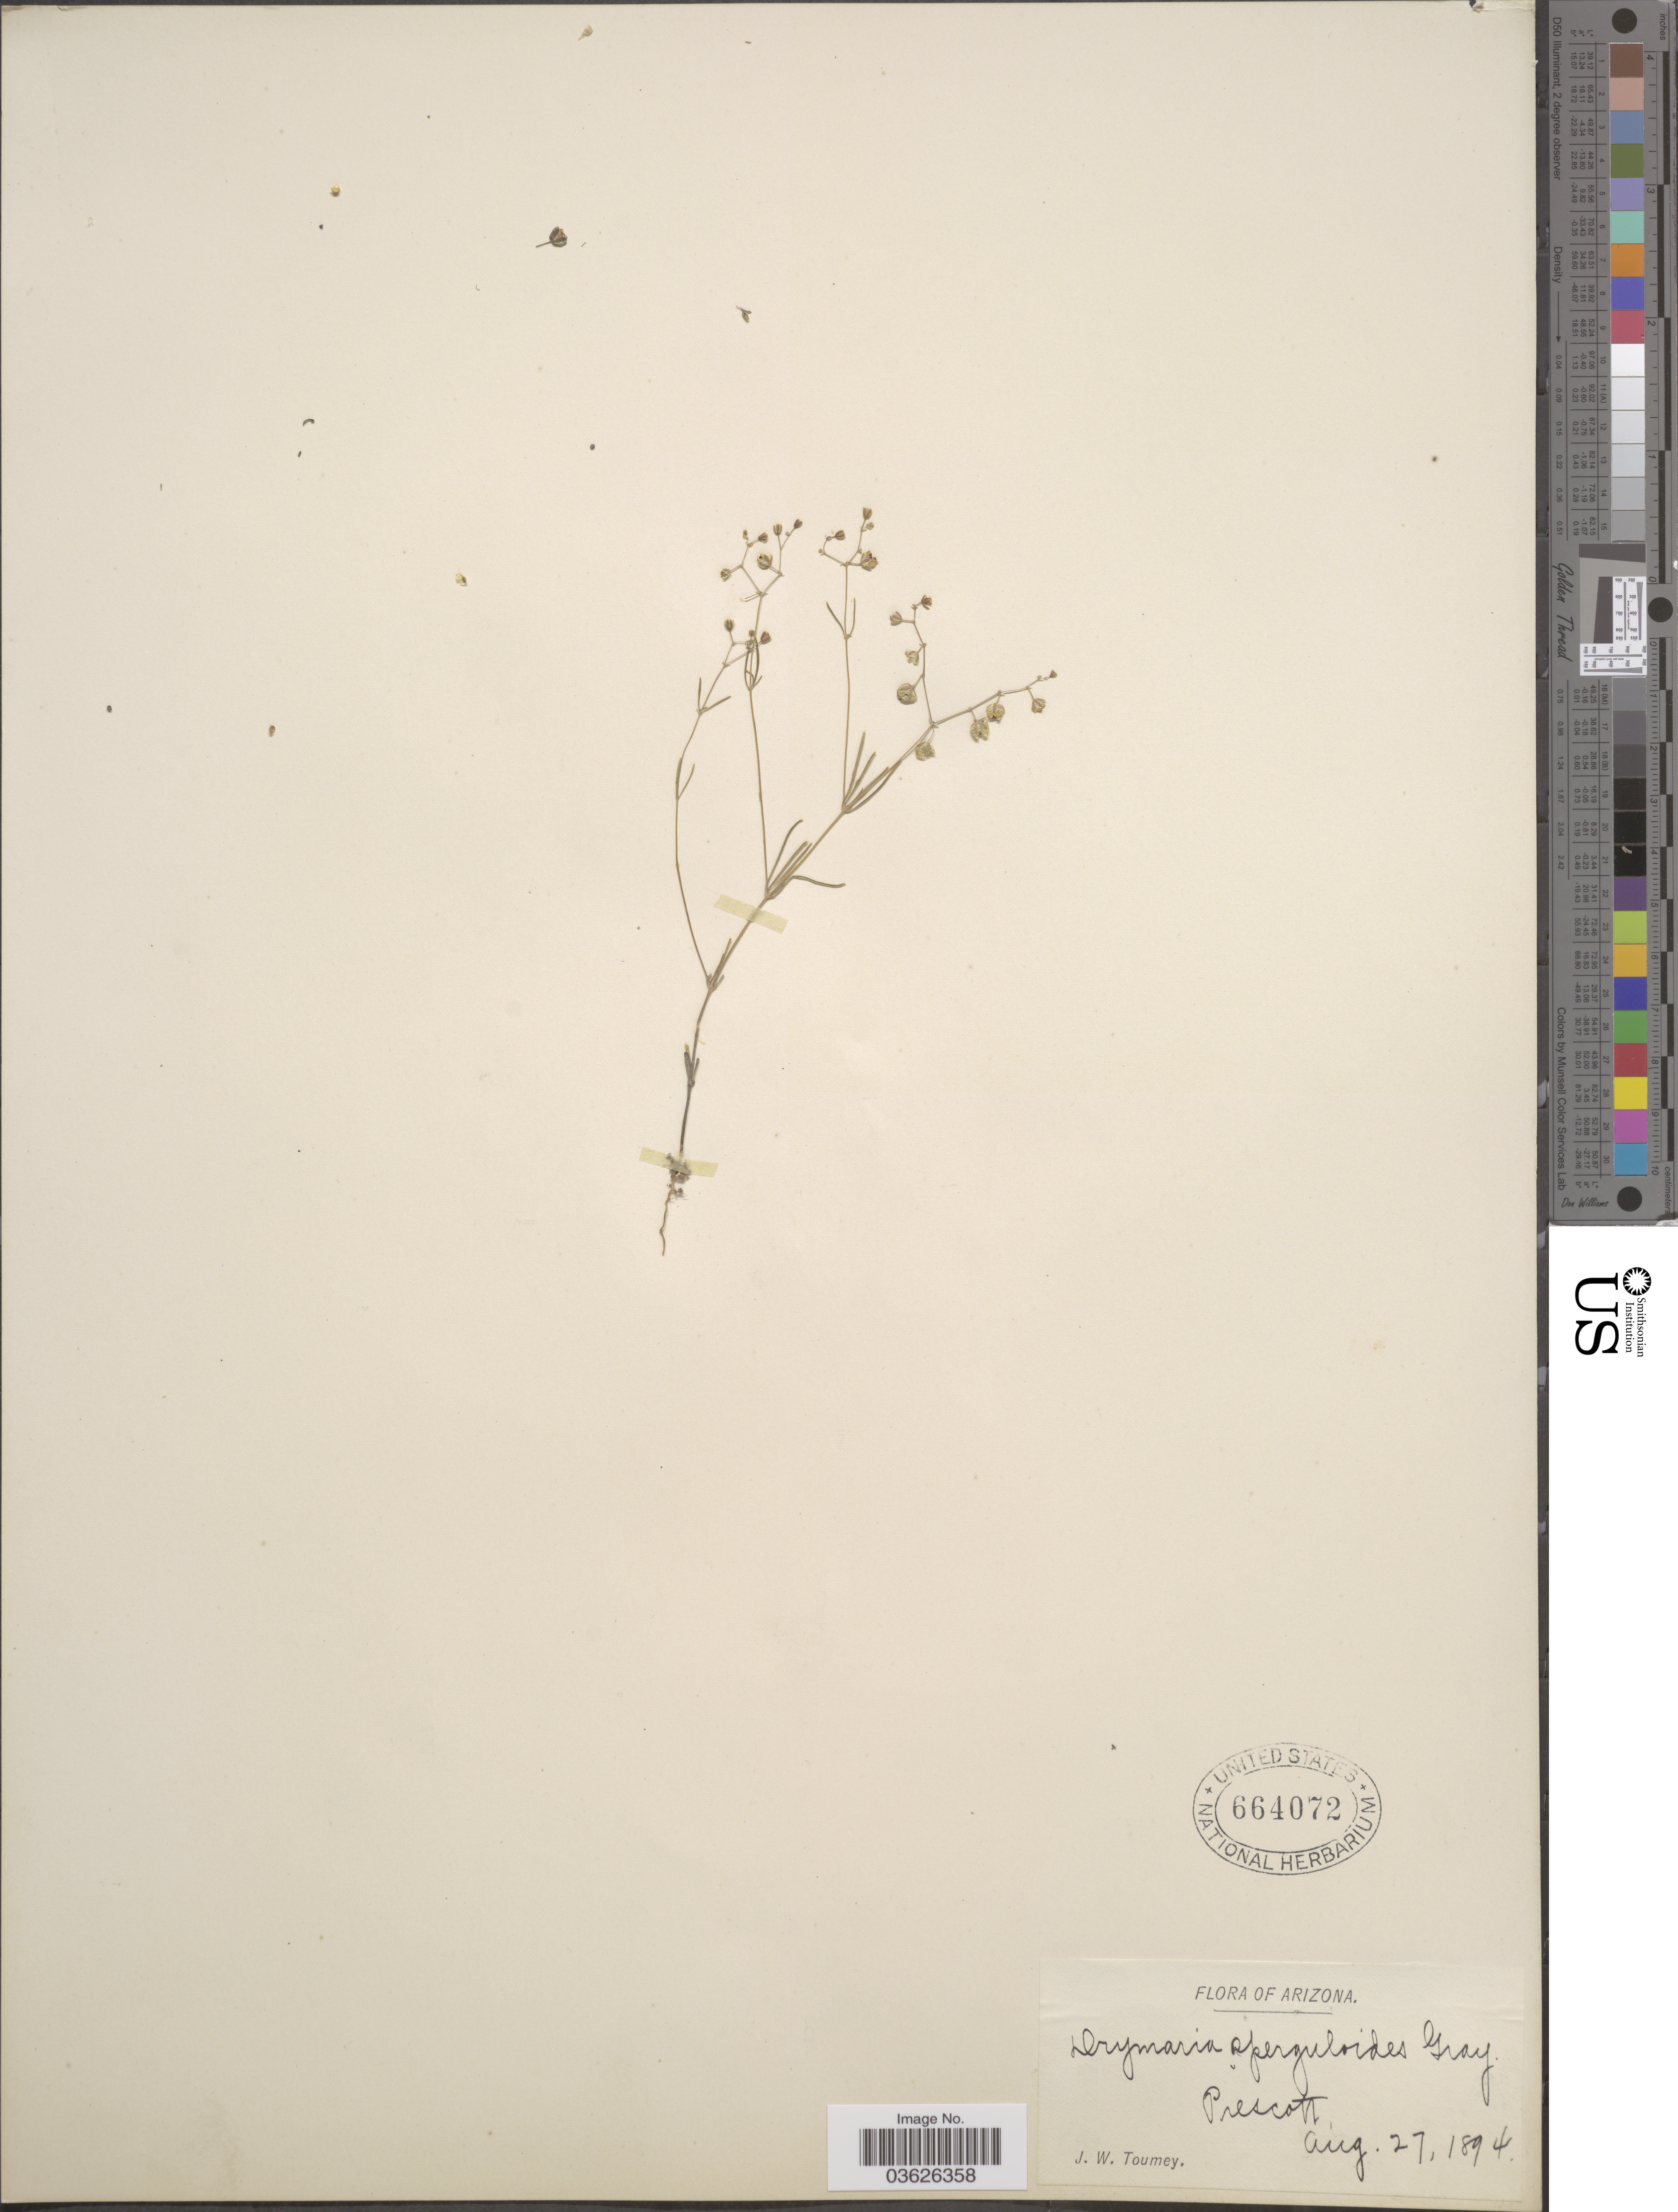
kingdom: Plantae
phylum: Tracheophyta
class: Magnoliopsida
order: Caryophyllales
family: Caryophyllaceae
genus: Drymaria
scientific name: Drymaria sperguloides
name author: A. Gray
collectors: J. W. Toumey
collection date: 1894-08-27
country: United States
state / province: Arizona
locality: Prescott.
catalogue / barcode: US 664072